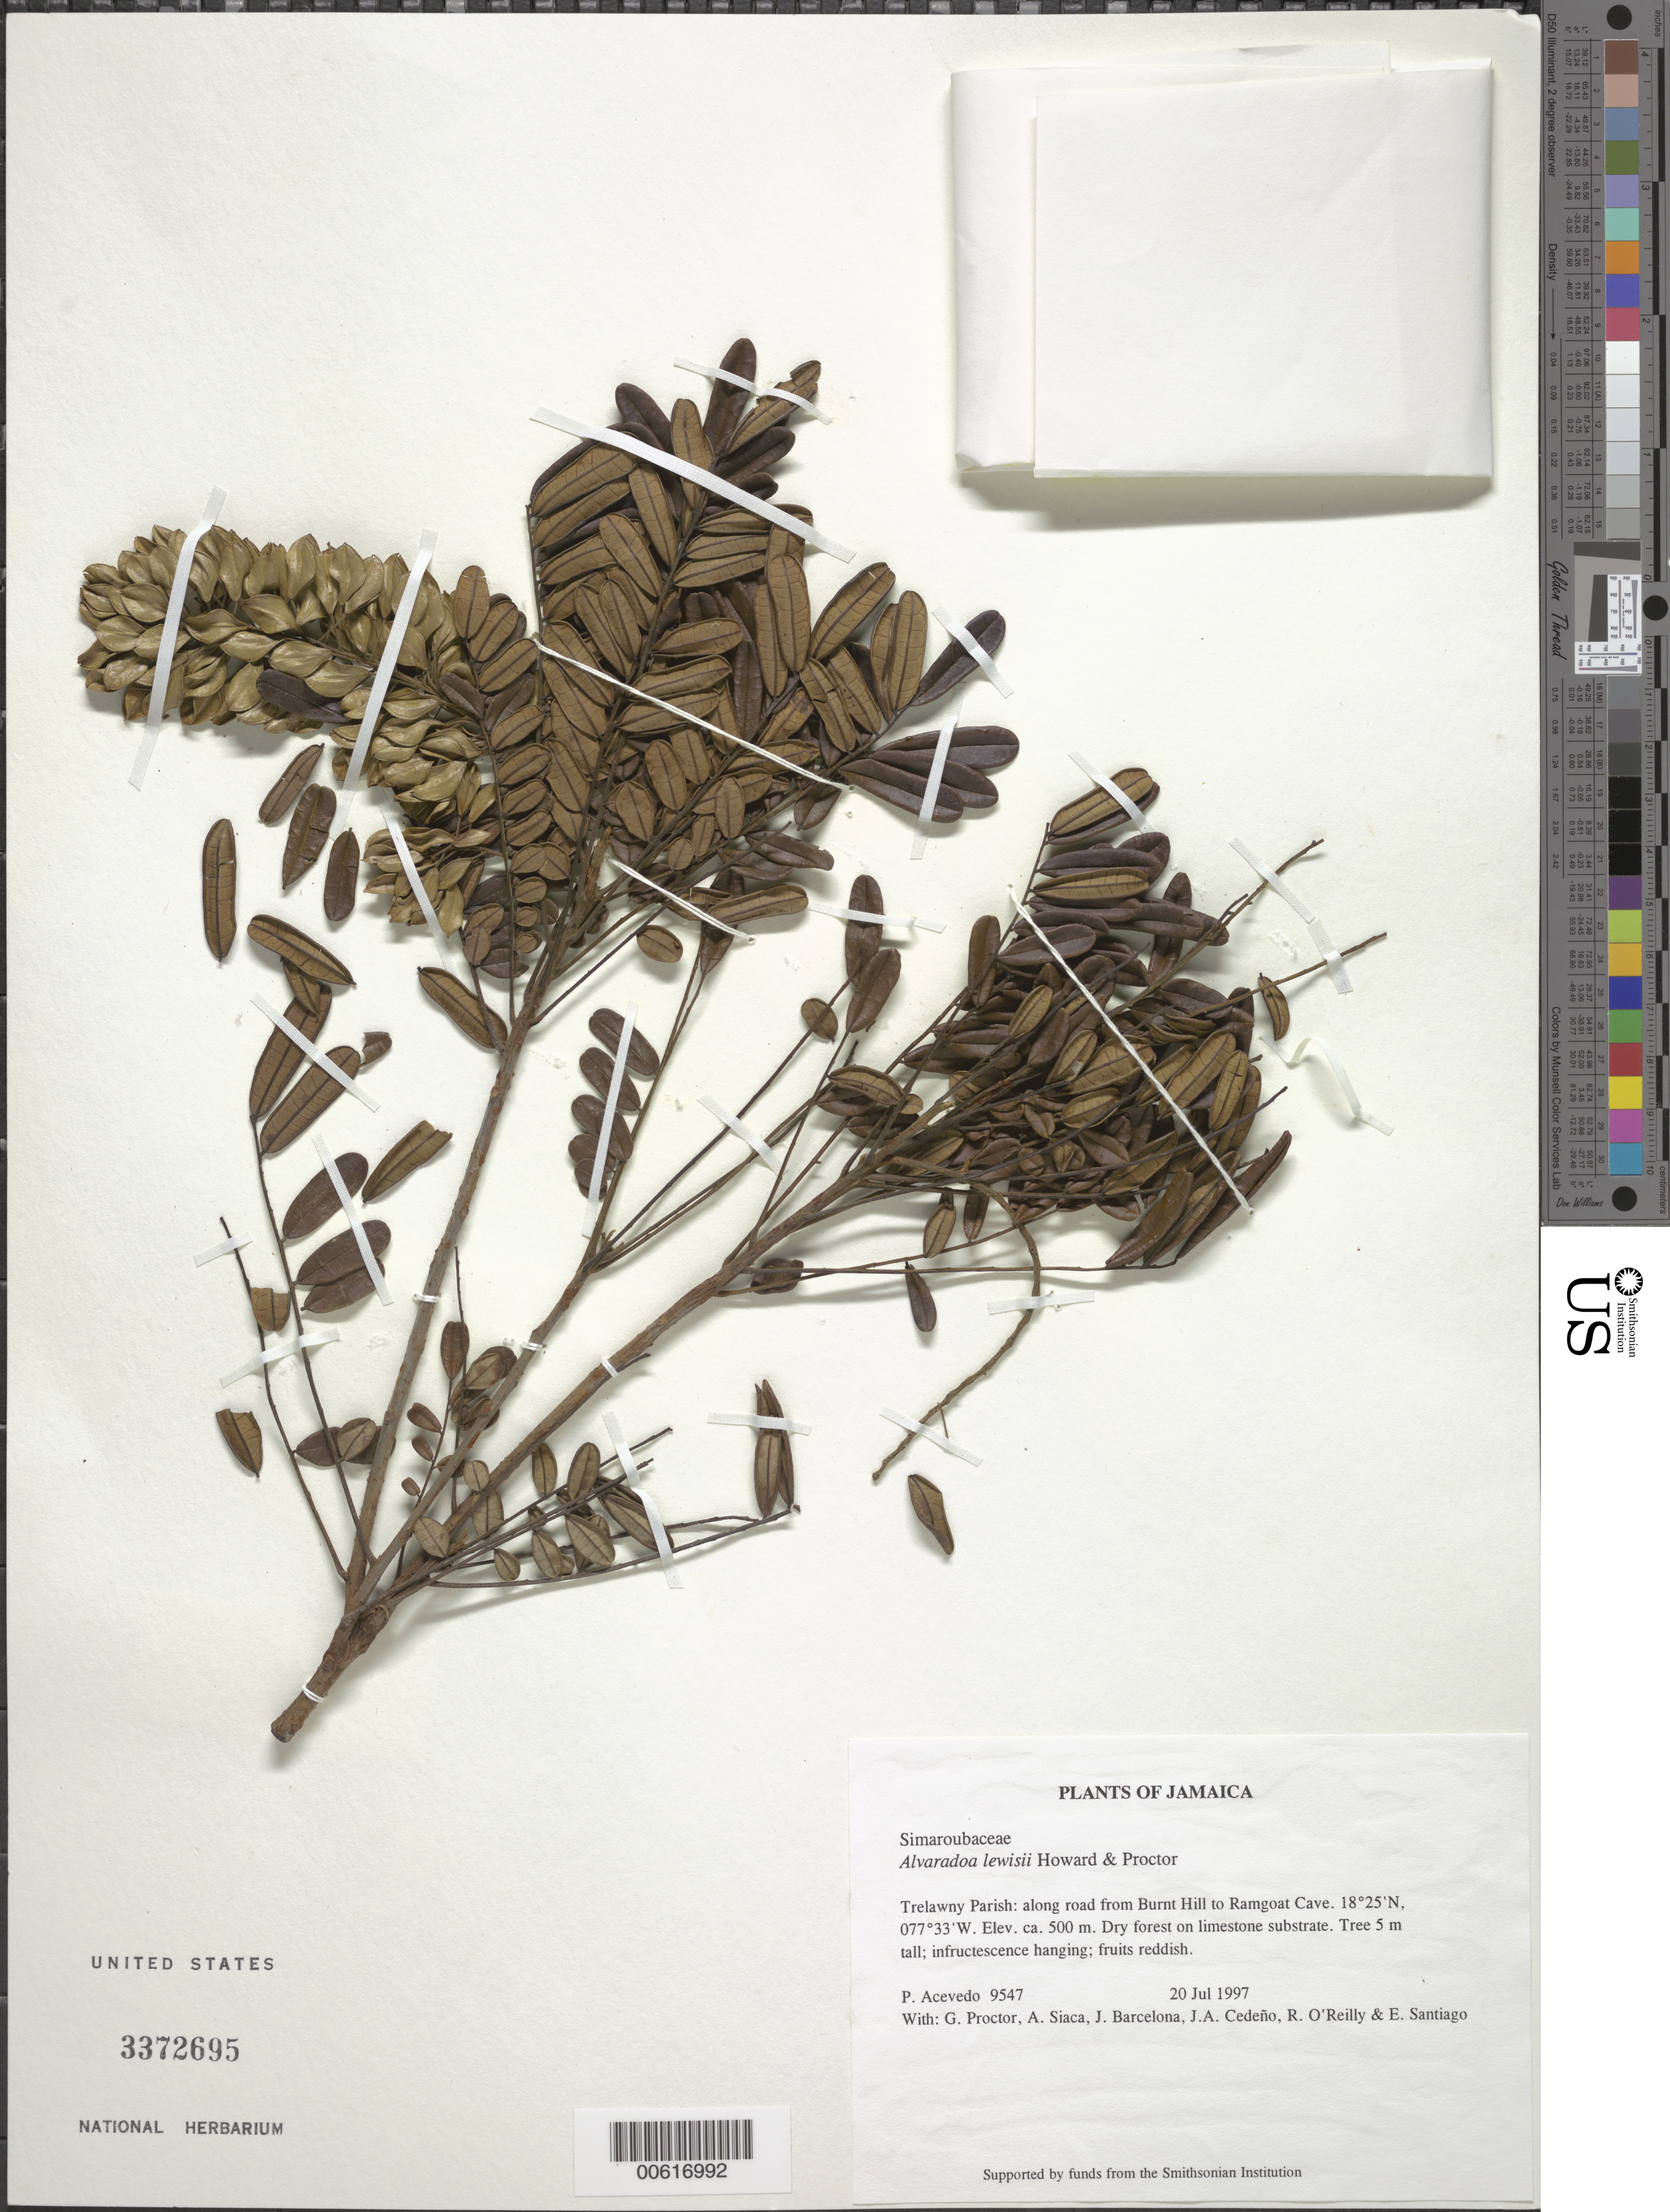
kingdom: Plantae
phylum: Tracheophyta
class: Magnoliopsida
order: Picramniales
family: Picramniaceae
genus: Alvaradoa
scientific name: Alvaradoa lewisii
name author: R.A. Howard & Proctor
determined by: Acevedo-Rodríguez, P., (BOT), Smithsonian Institution - National Museum of Natural History (UNITED STATES)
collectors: P. Acevedo-Rodr., G. R. Proctor, A. Siaca, J. Barcelona, J. A. Cedeño M. & R. O'Reilly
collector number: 9547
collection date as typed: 20 Jul 1997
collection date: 1997-07-20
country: Jamaica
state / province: Trelawny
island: Jamaica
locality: Trelawny Parish: along road from Burnt Hill to Ramgoat Cave.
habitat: Dry forest on limestone substrate.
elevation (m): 500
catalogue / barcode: US 3372695